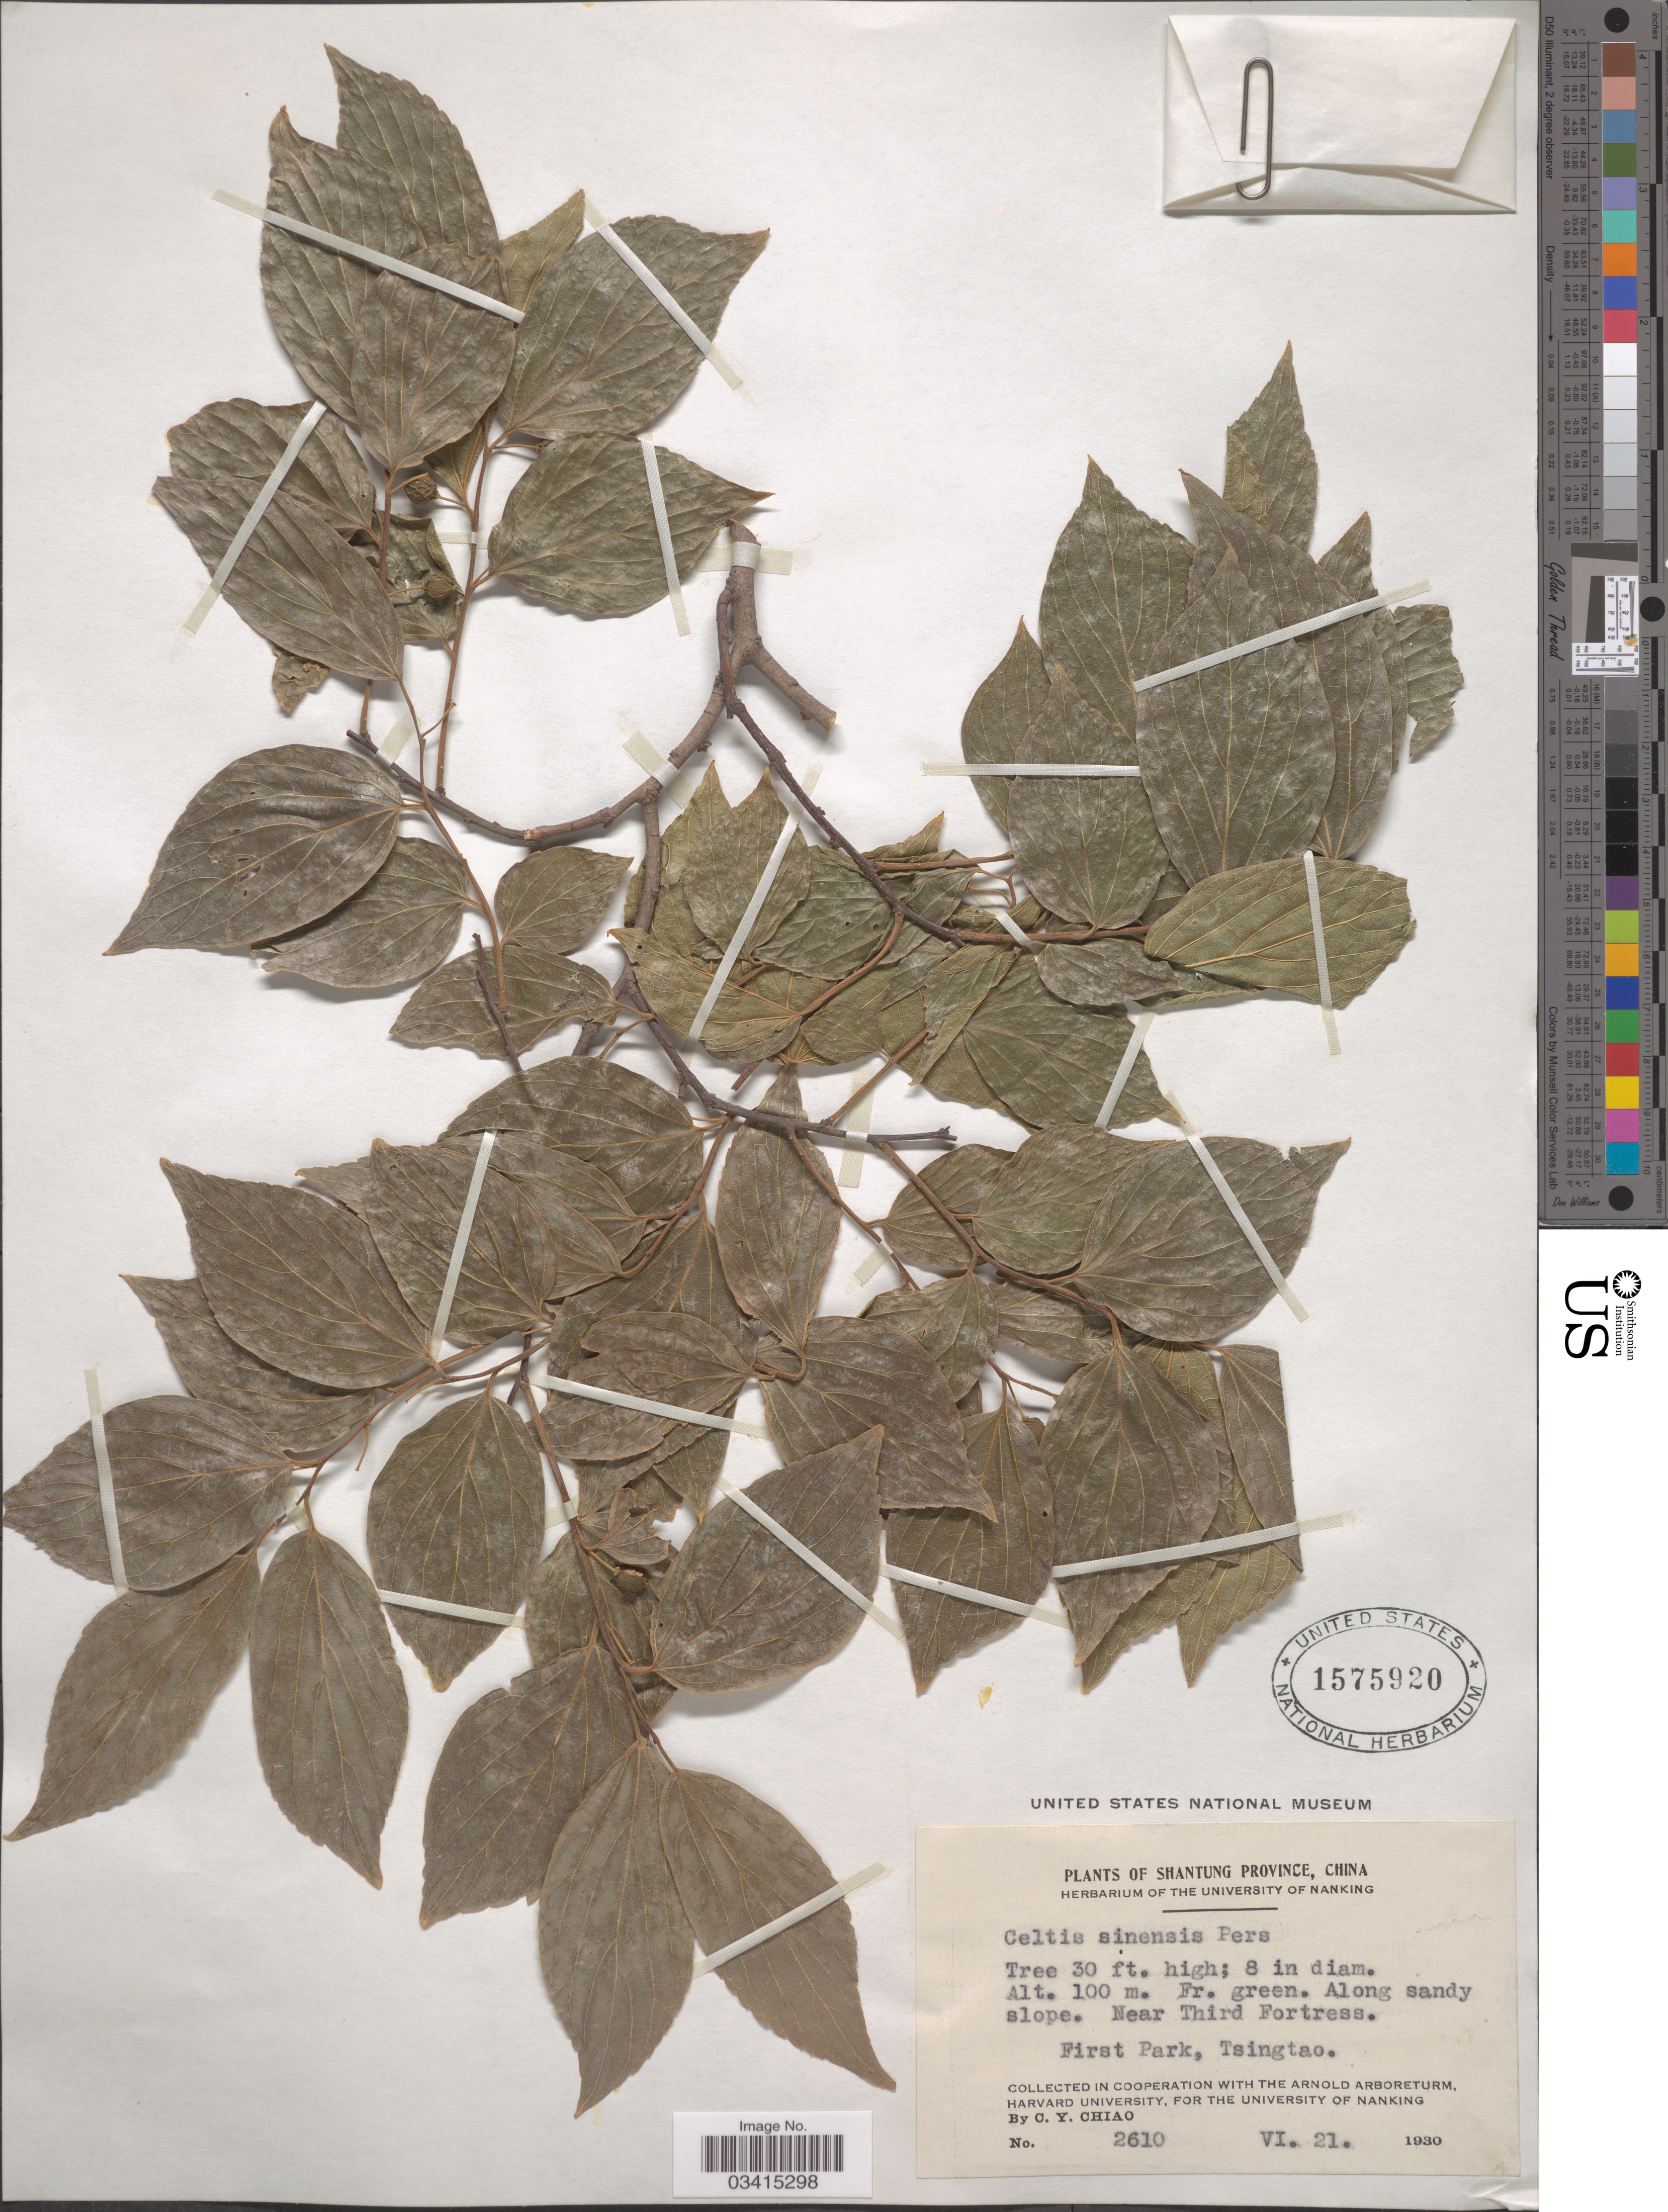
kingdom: Plantae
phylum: Tracheophyta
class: Magnoliopsida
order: Rosales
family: Cannabaceae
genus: Celtis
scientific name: Celtis sinensis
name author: Pers.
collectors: C. Y. Chiao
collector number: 2610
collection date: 1930-06-21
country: China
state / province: Shandong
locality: Shantung Province. Near Third Fortress. First Park, Tsingtao.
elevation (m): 100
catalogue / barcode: US 1575920